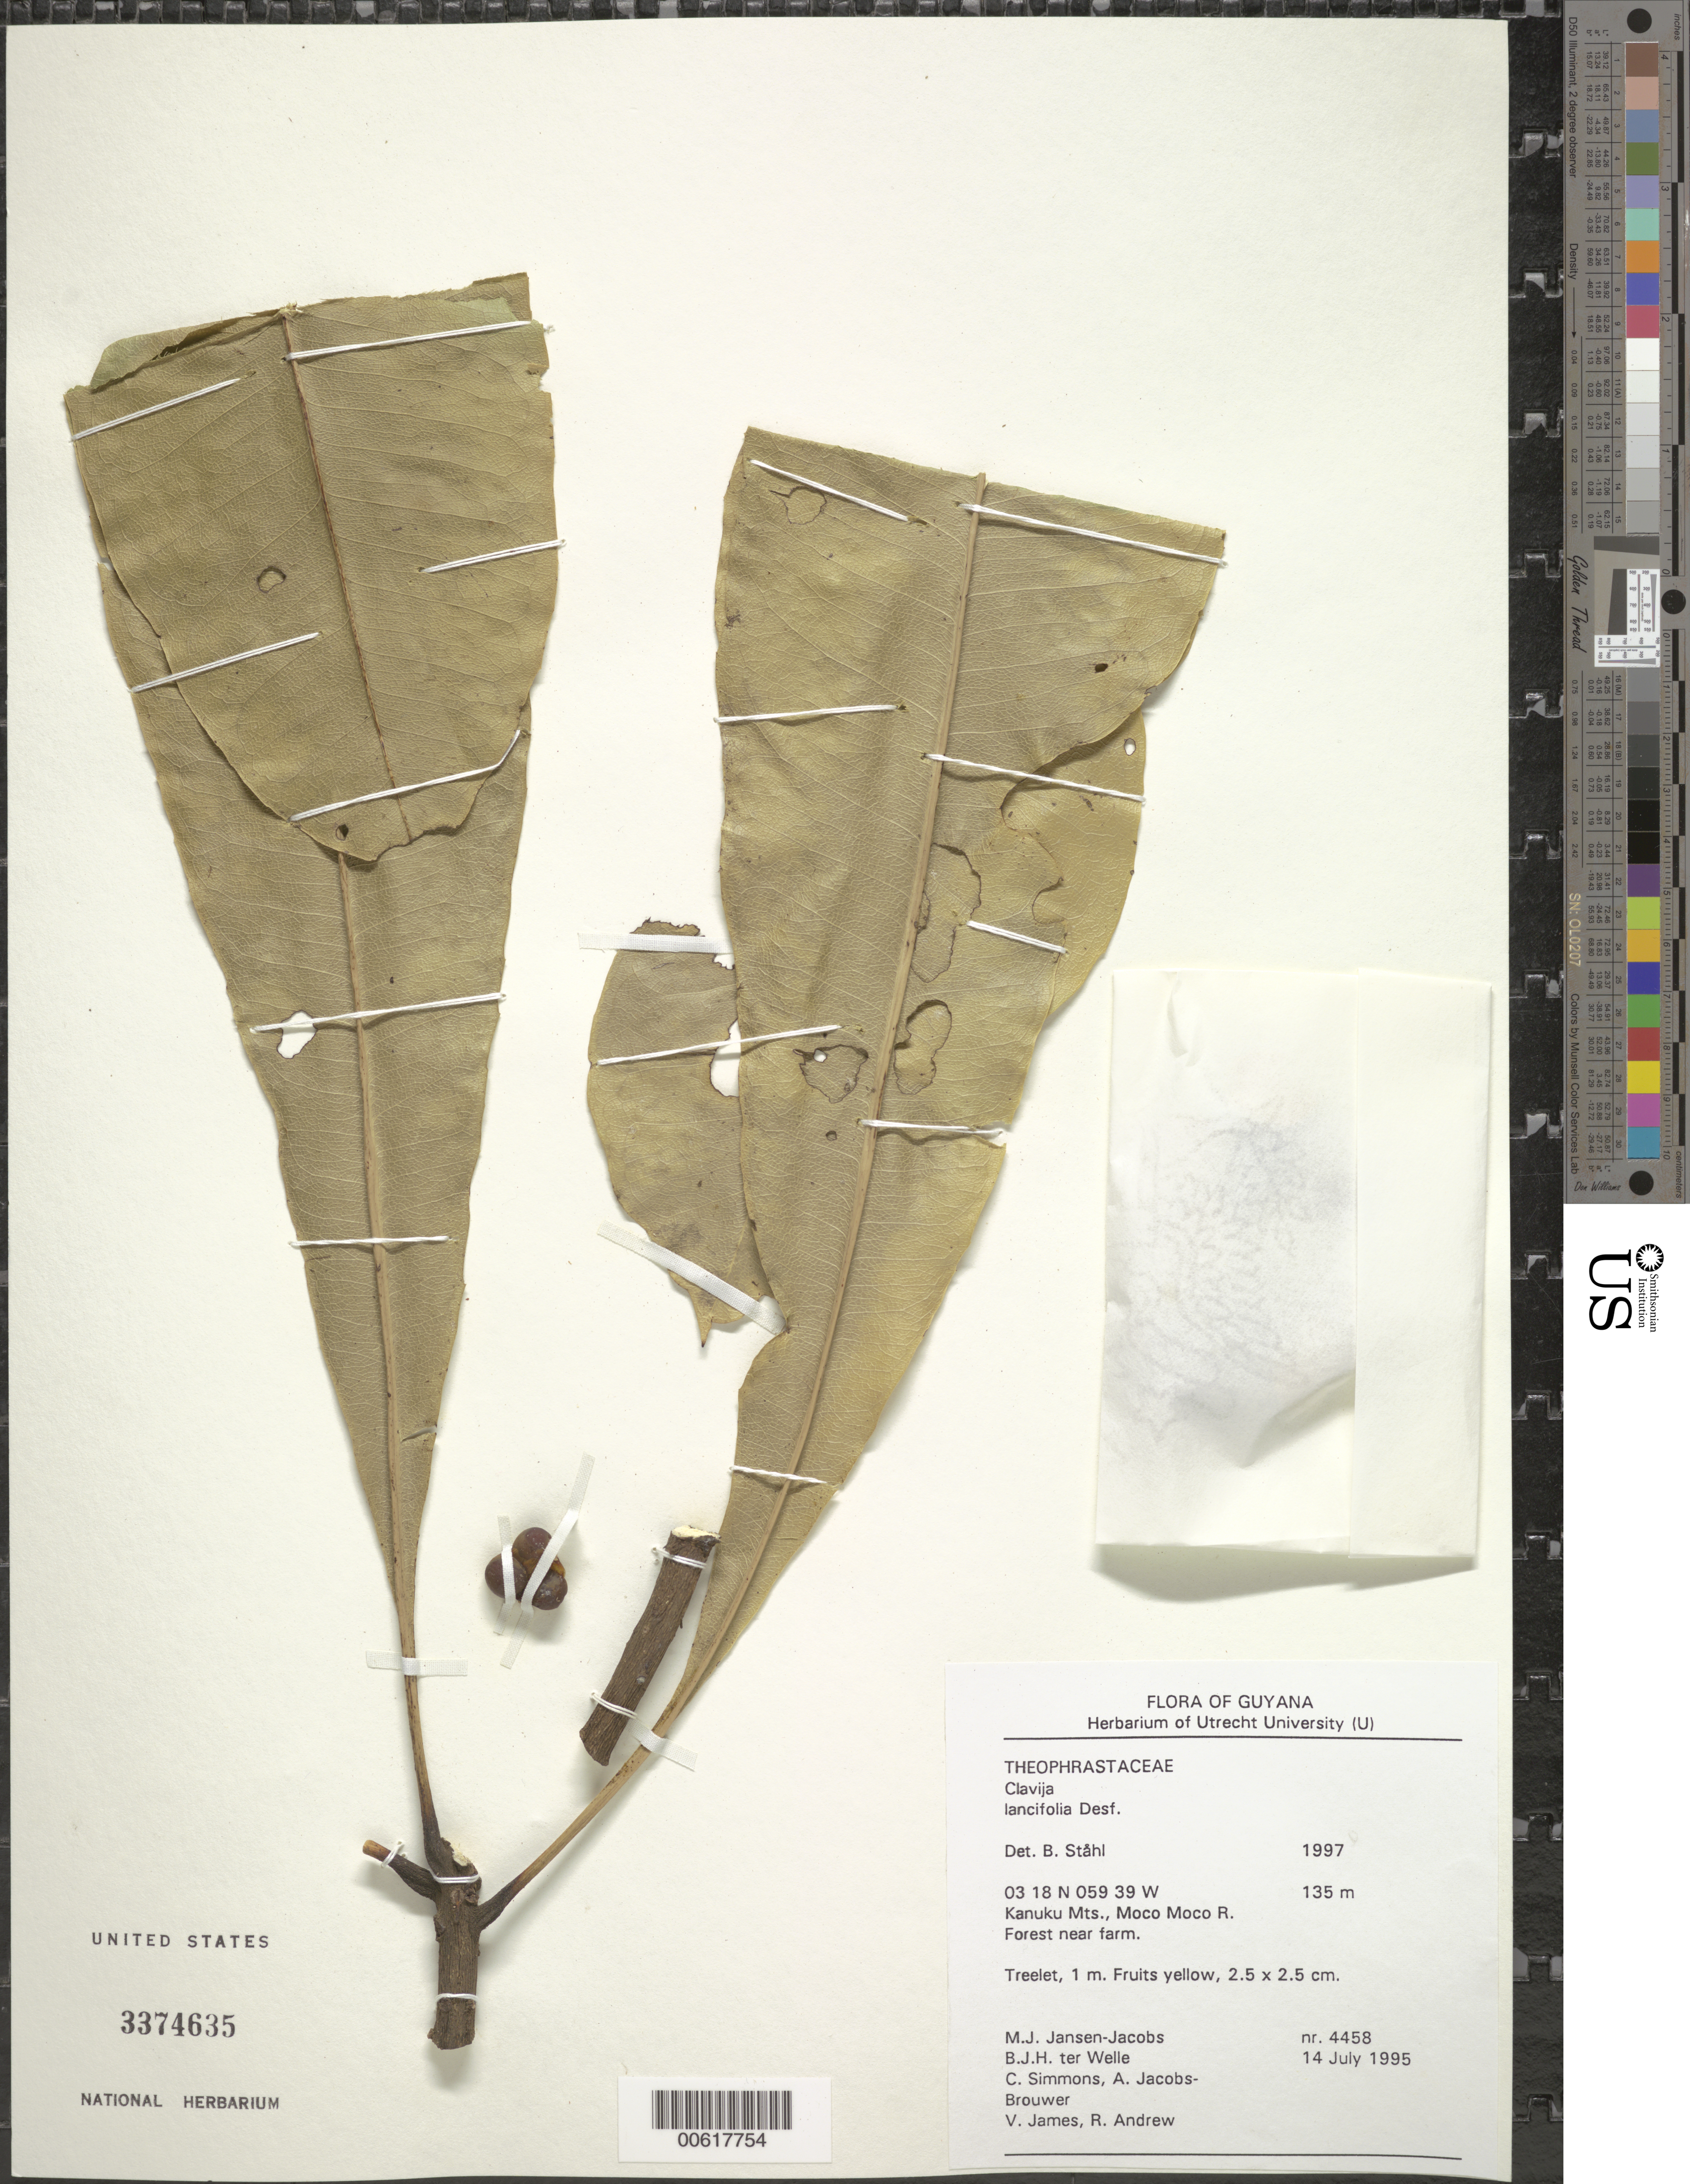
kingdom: Plantae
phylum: Tracheophyta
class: Magnoliopsida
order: Ericales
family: Primulaceae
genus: Clavija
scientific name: Clavija lancifolia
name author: Desf.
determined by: Ståhl, B.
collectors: M. J. Jansen-Jacobs, B. Welle, C. Simmons, A. Jacobs-Brouwer, V. James & R. Andrew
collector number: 4458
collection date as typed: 14-Jul-95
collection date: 1995-07-14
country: Guyana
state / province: U. Takutu-U. Essequibo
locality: Moco Moco River, Kanuku Mts.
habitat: Forest near farm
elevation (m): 135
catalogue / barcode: US 3374635